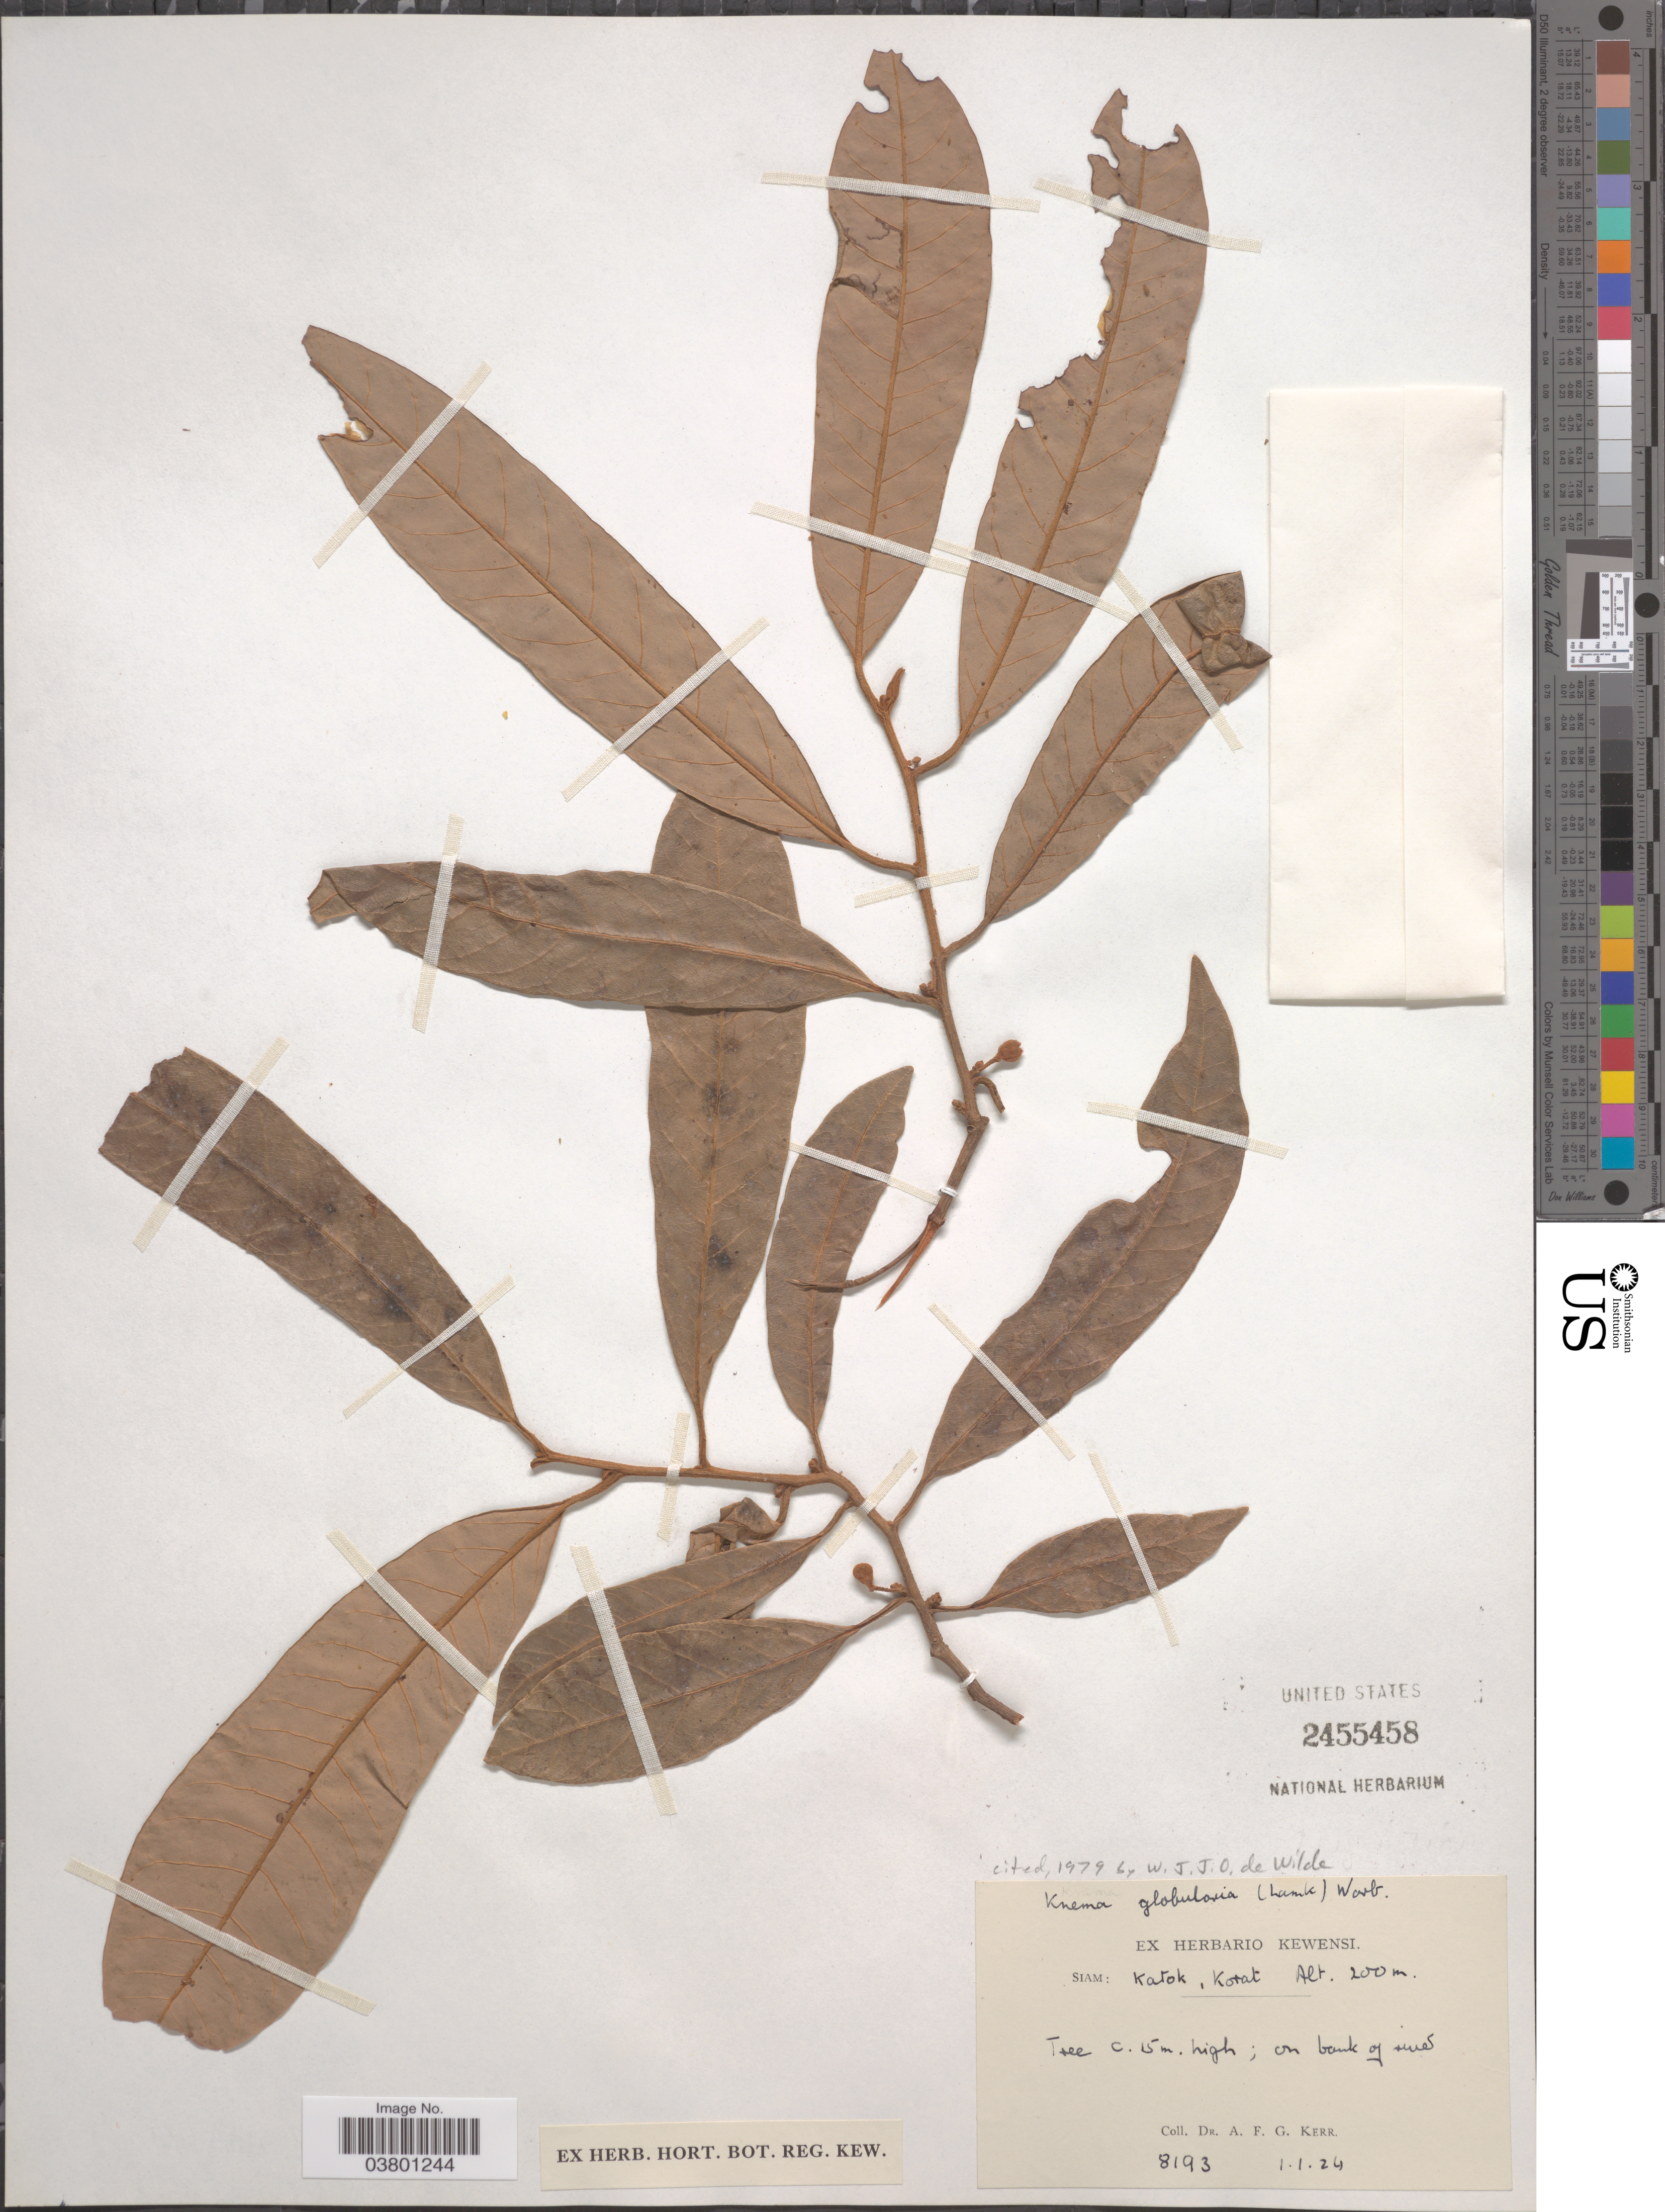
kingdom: Plantae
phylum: Tracheophyta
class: Magnoliopsida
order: Magnoliales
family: Myristicaceae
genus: Knema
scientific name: Knema globularia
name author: (Lam.) Warb.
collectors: A. F. G. Kerr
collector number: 8193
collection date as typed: Transcribed d/m/y: 1/1/24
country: Thailand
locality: Siam: Katok, Korat.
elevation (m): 200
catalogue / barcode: US 2455458